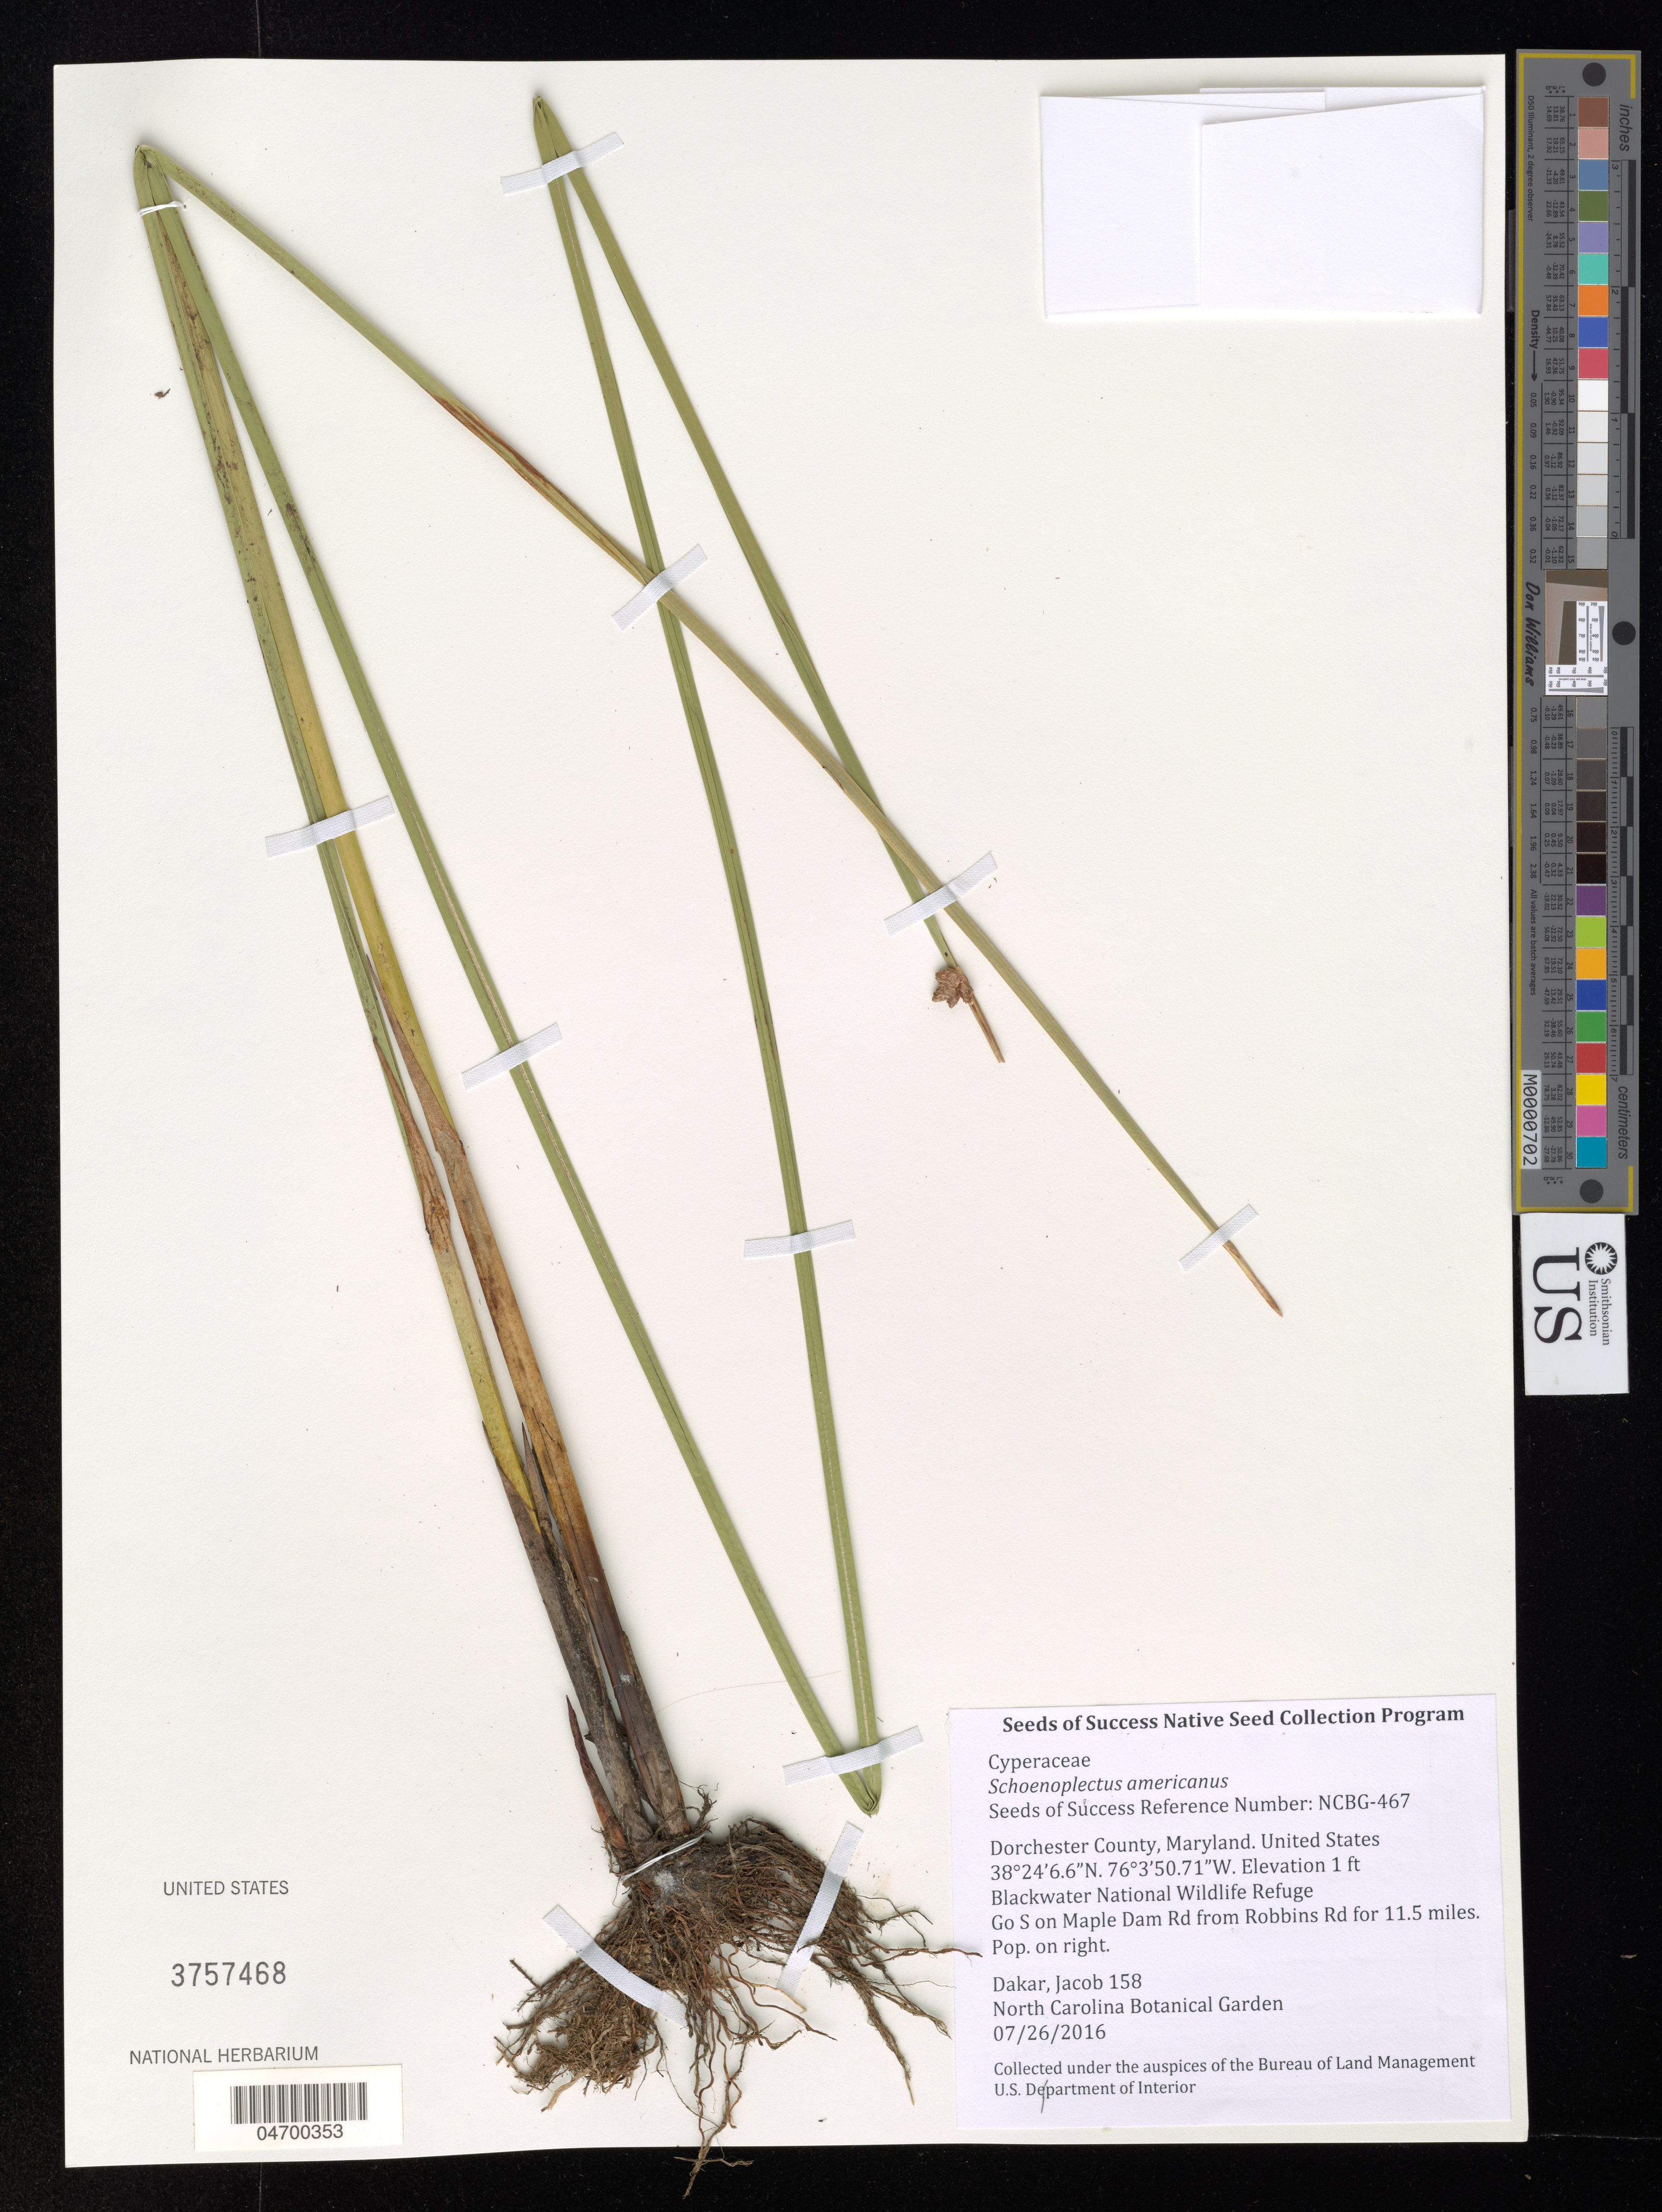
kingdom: Plantae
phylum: Tracheophyta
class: Liliopsida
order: Poales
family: Cyperaceae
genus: Schoenoplectus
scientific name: Schoenoplectus americanus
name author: (Pers.) Volkart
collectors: J. Dakar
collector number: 158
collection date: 2016-07-26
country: United States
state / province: Maryland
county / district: Dorchester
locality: Dorchester County. Blackwater National Wildlife Refuge. Go S on Maple Dam Rd from Robbins Rd for 11.5 miles.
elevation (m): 0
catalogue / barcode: US 3757468